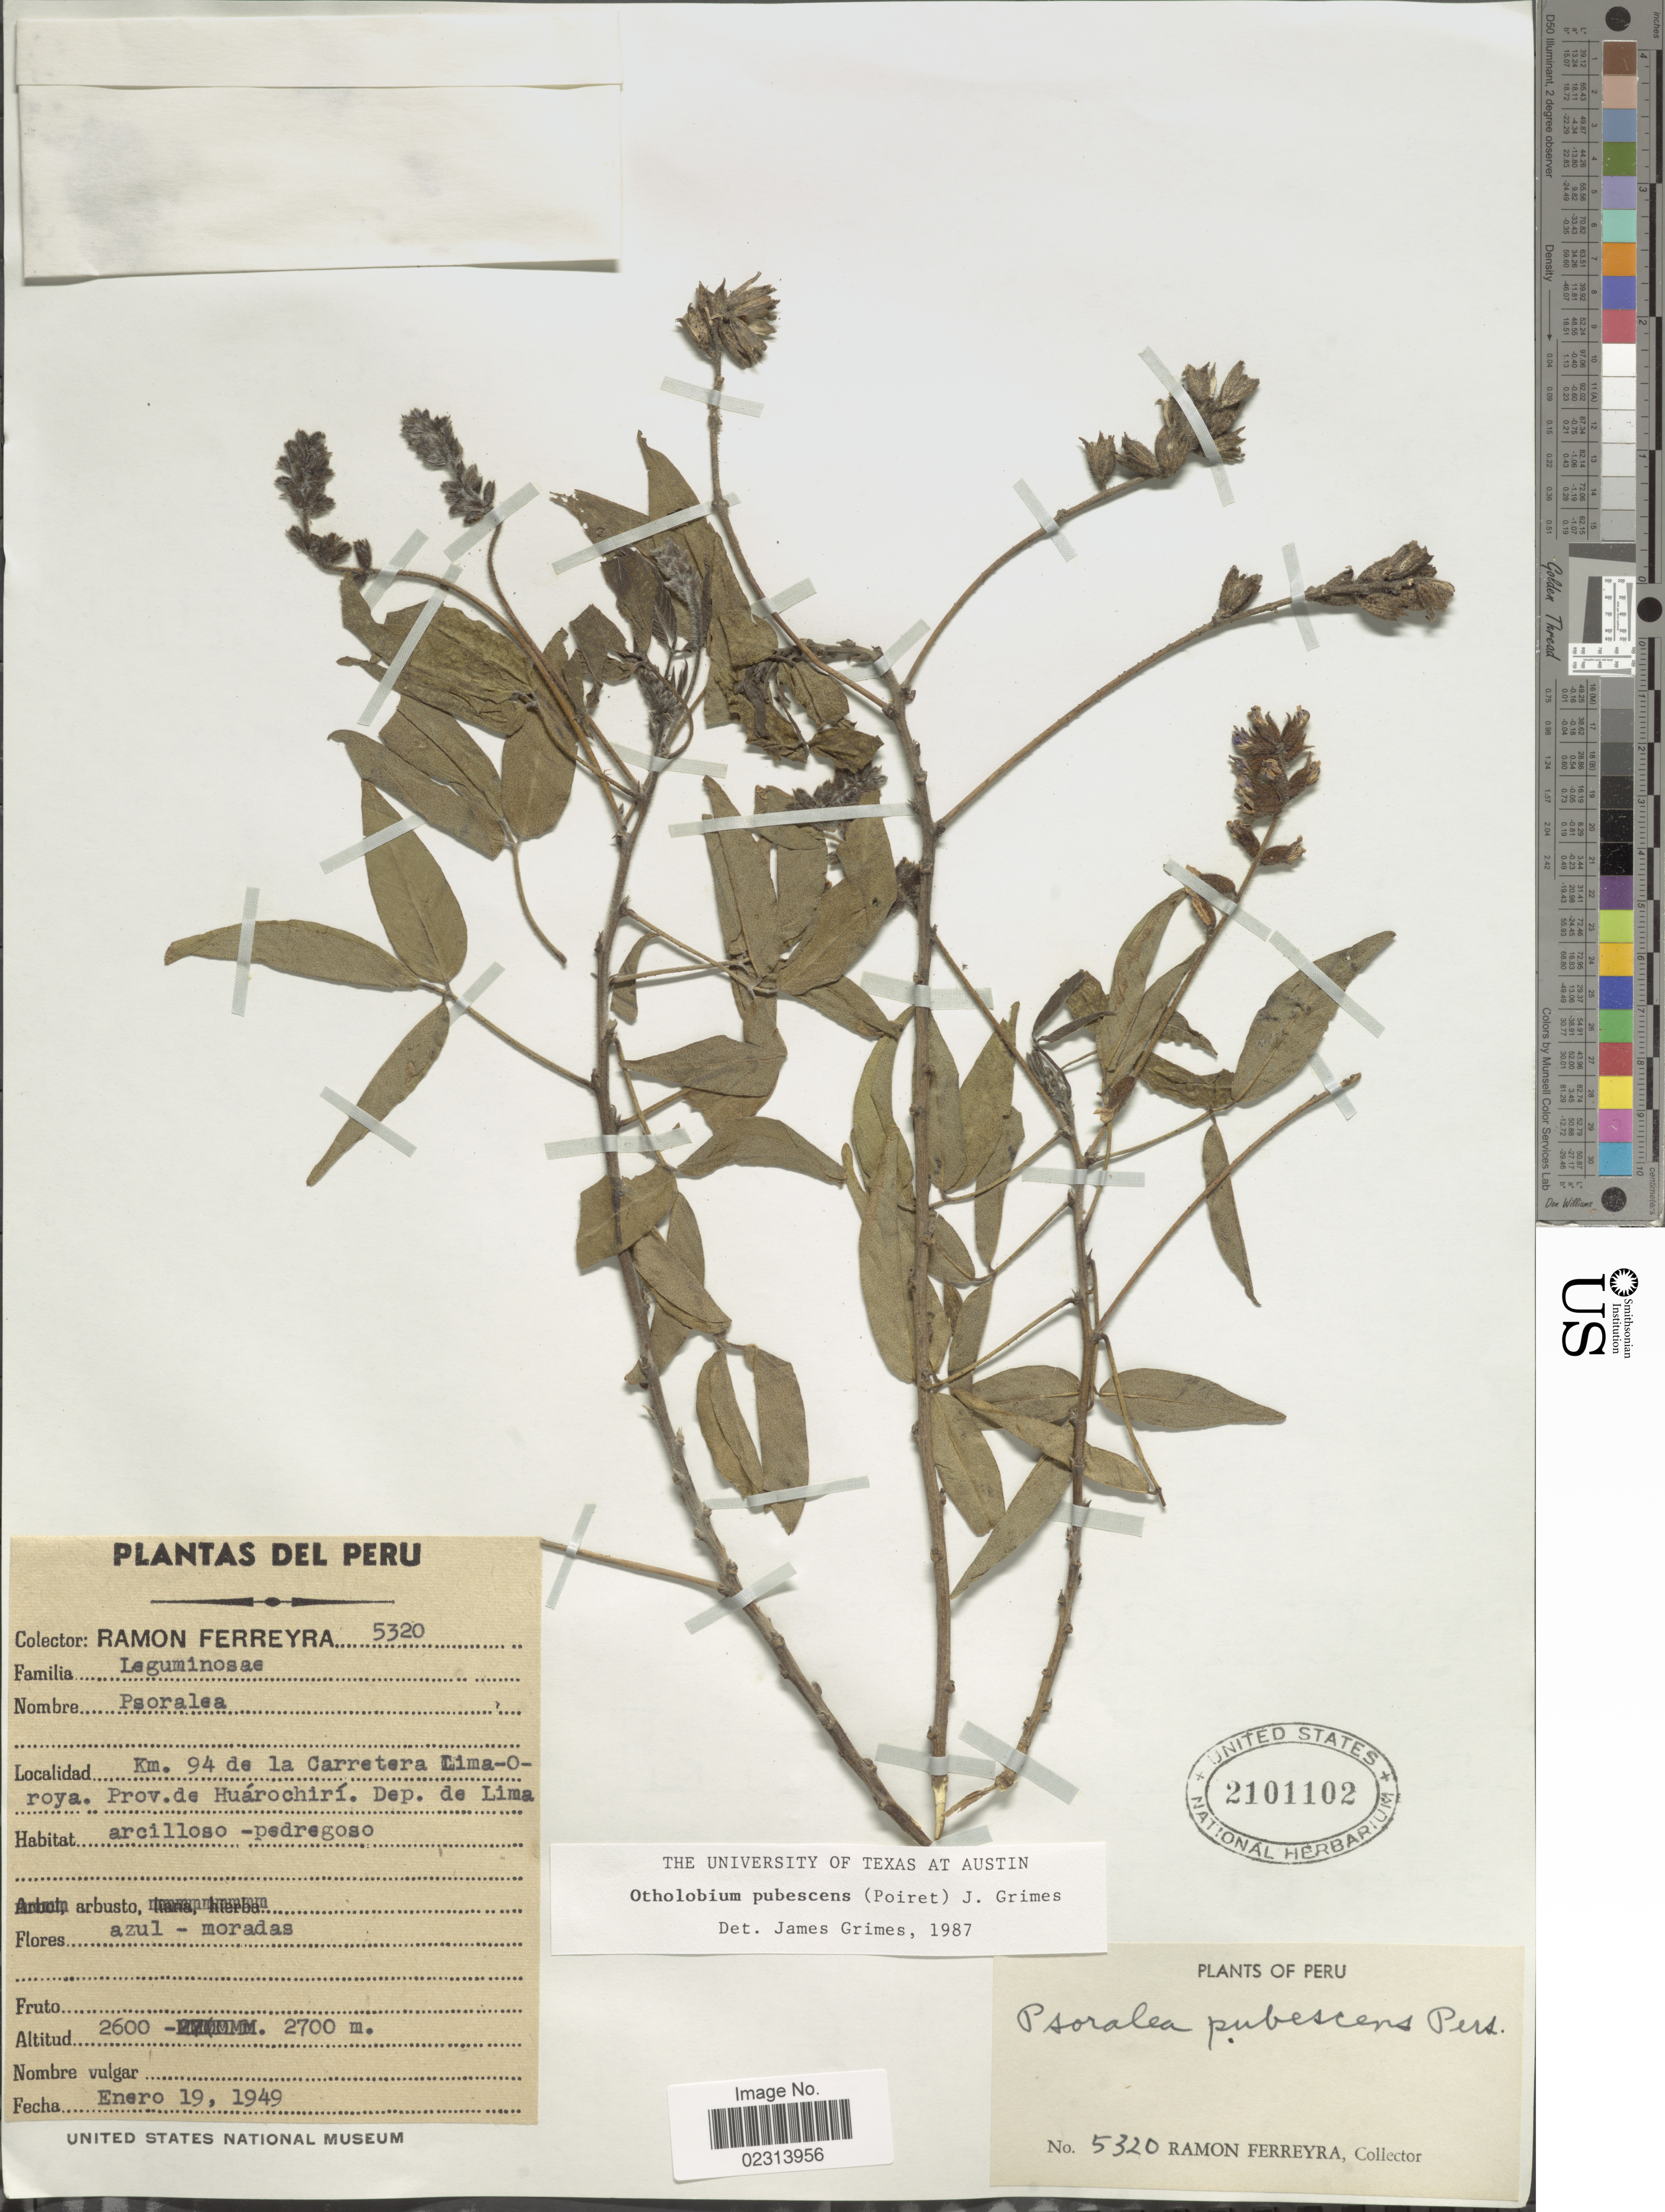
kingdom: Plantae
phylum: Tracheophyta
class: Magnoliopsida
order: Fabales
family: Fabaceae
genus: Otholobium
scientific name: Otholobium pubescens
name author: (Poir.) J.W. Grimes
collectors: R. A. Ferreyra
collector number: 5320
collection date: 1949-01-19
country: Peru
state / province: Lima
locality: Km. 94 de la Carretera Lima-Oroya, Prov. de Huarochiri, Dep. de Lima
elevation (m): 2600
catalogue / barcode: US 2101102